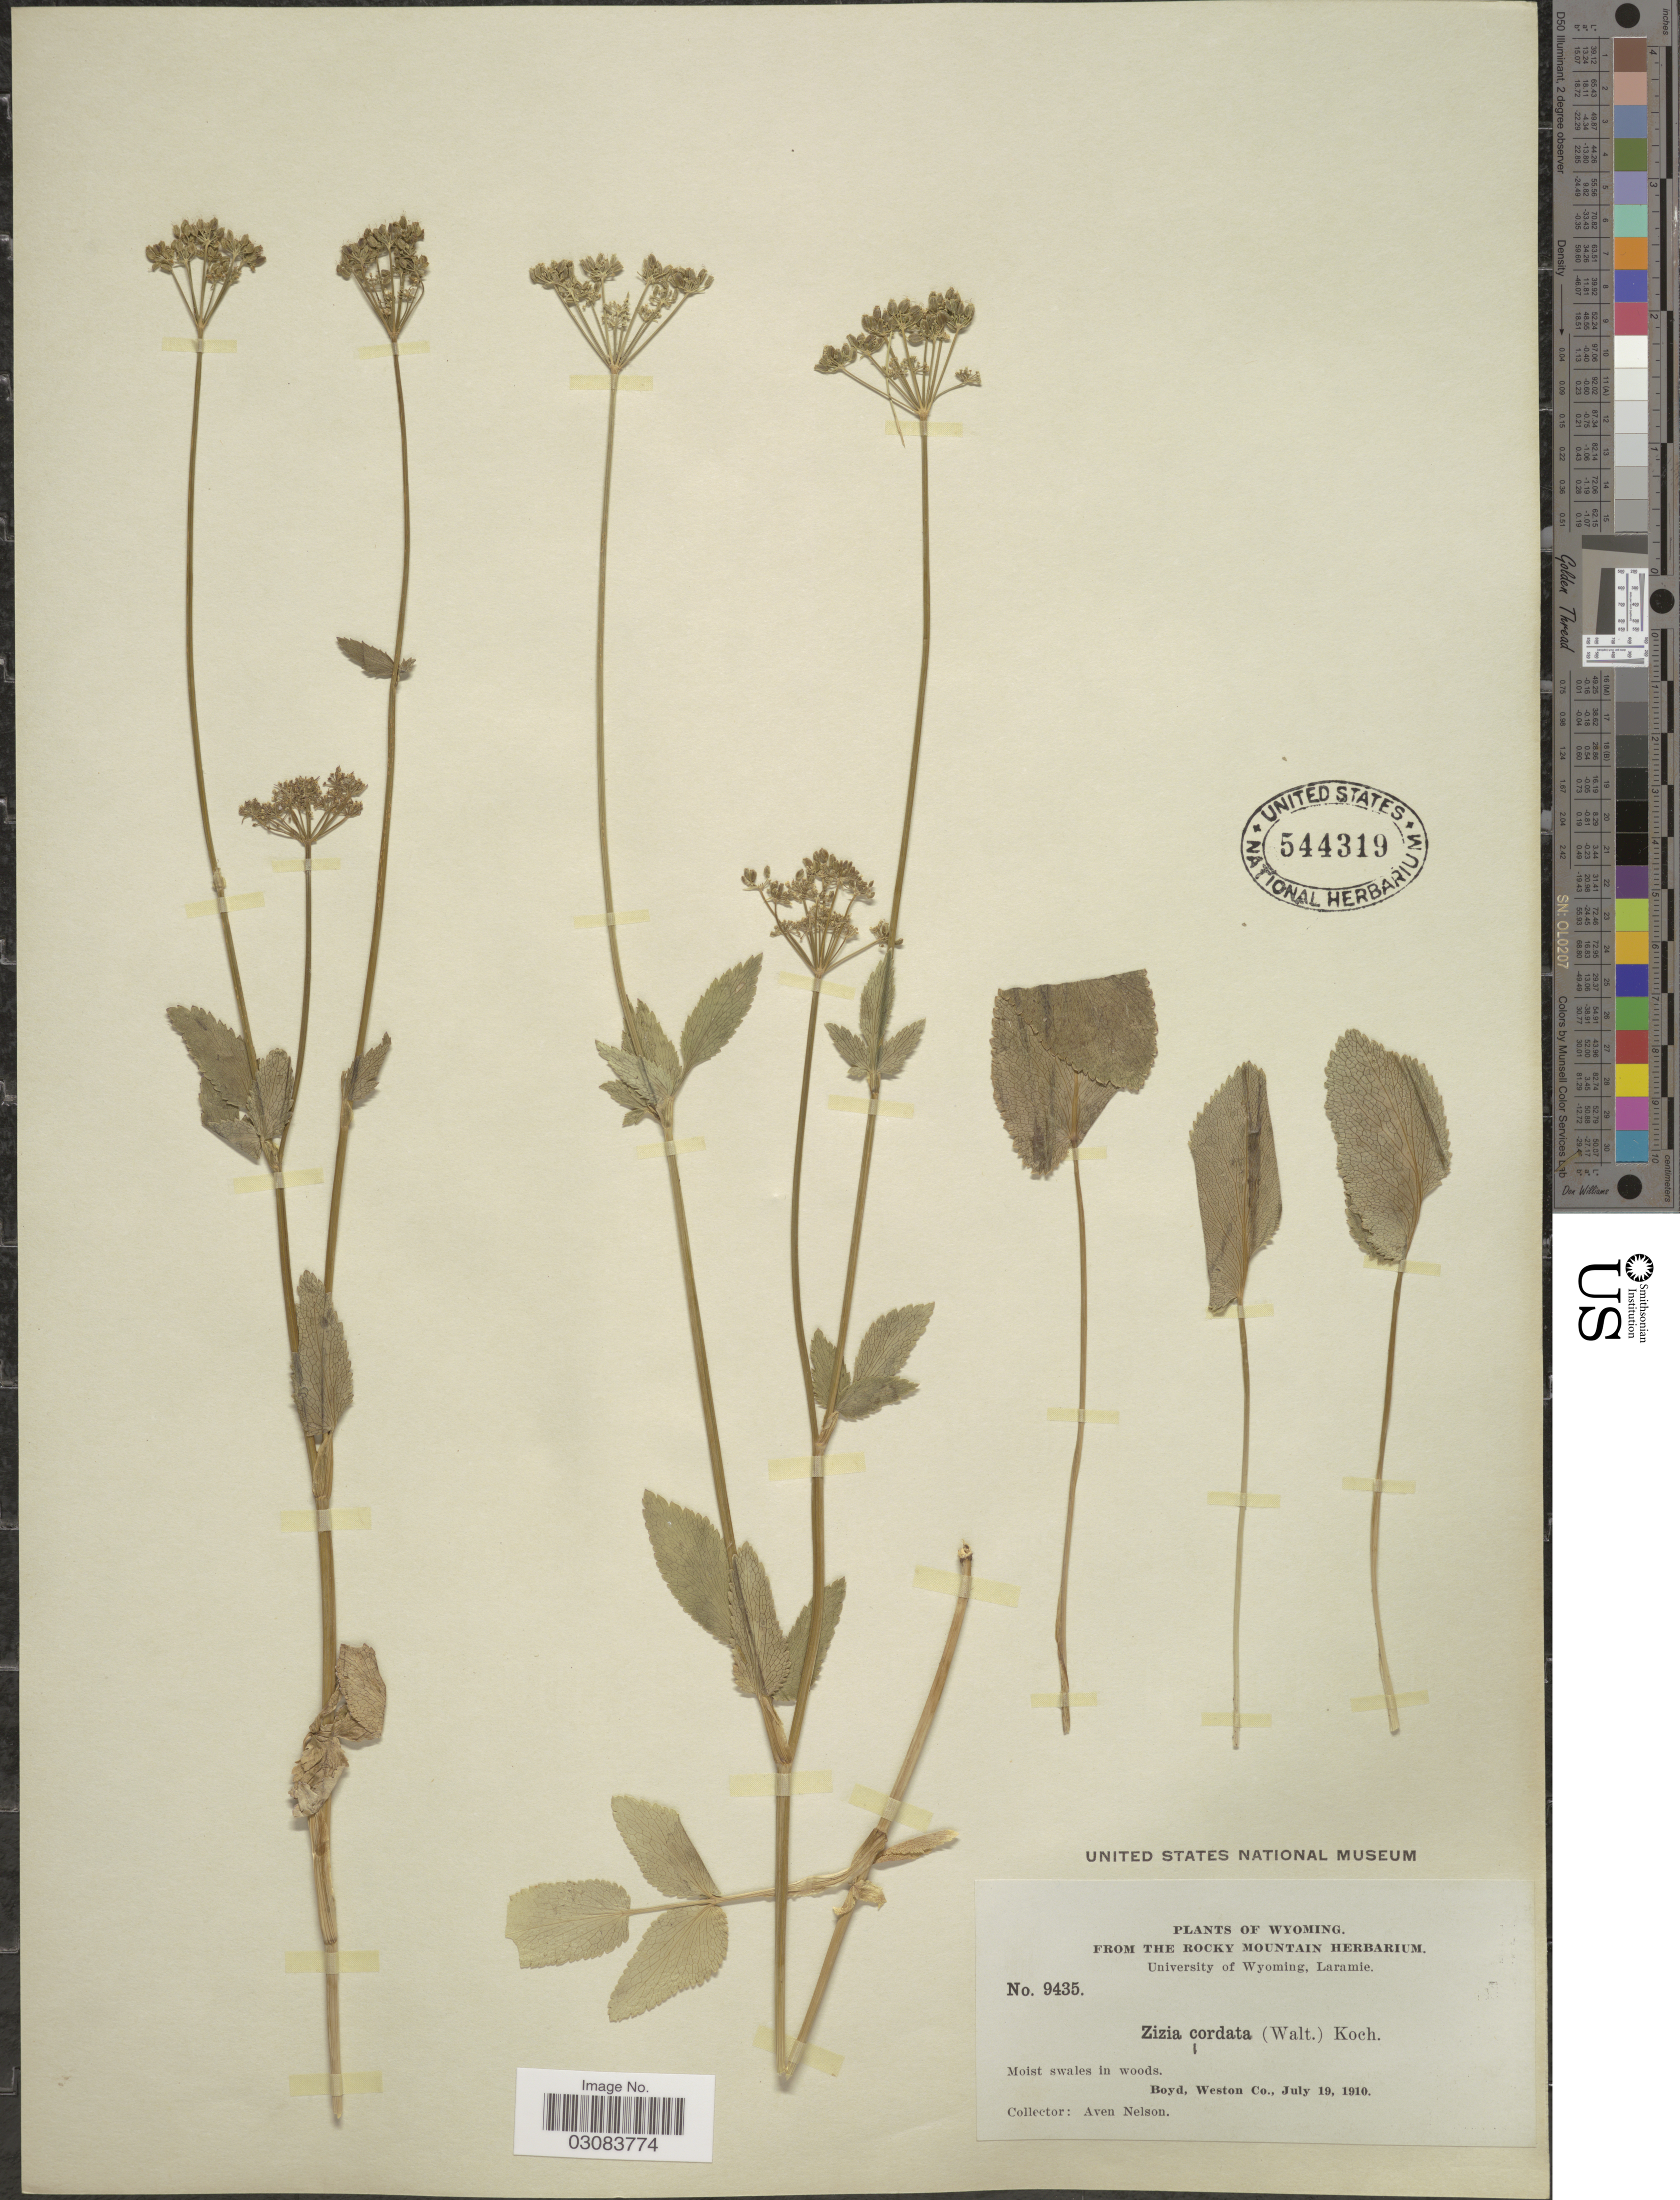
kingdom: Plantae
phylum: Tracheophyta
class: Magnoliopsida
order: Apiales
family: Apiaceae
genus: Zizia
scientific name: Zizia aptera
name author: (A. Gray) Fernald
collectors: A. Nelson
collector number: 9435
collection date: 1910-07-19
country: United States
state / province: Wyoming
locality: Boyd, Weston Co.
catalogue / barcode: US 544319